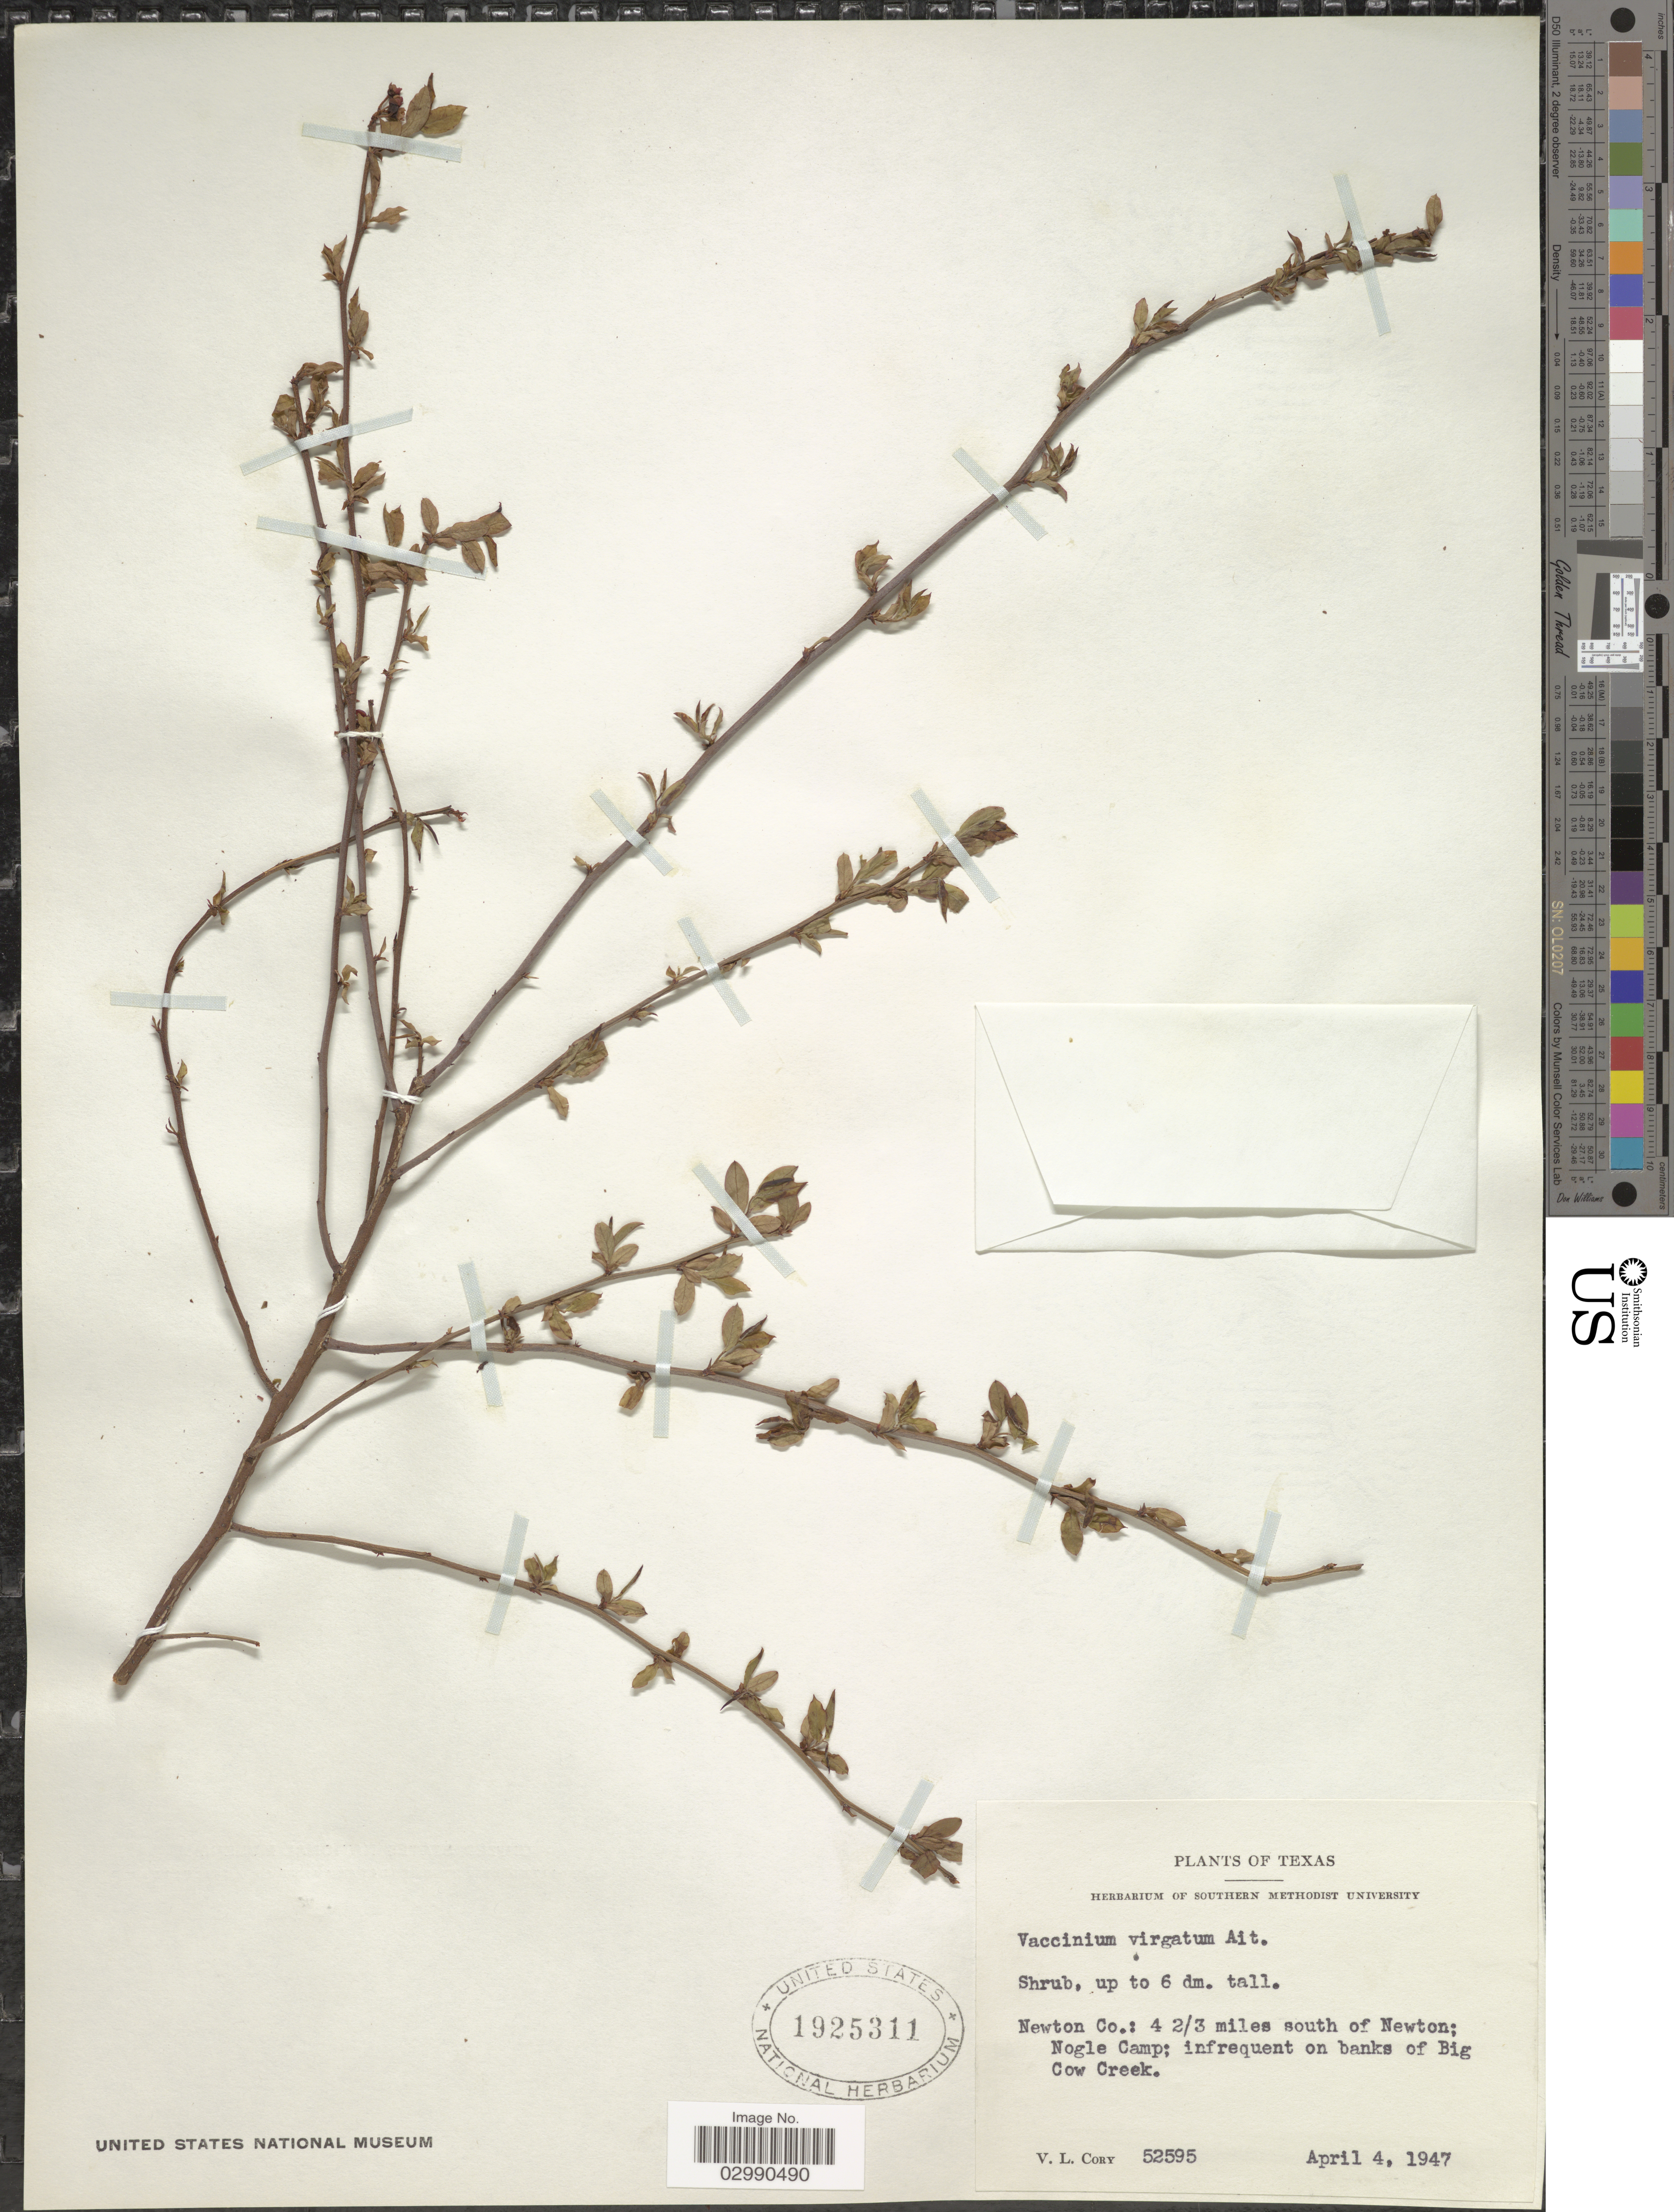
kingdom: Plantae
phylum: Tracheophyta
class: Magnoliopsida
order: Ericales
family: Ericaceae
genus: Vaccinium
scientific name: Vaccinium virgatum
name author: Aiton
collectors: V. Cory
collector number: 52595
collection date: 1947-04-04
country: United States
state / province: Texas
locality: Newton Co.: 4 2/3 miles south of Newton; Nogle Camp; infrequent on banks of Big Cow Creek.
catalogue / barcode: US 1925311